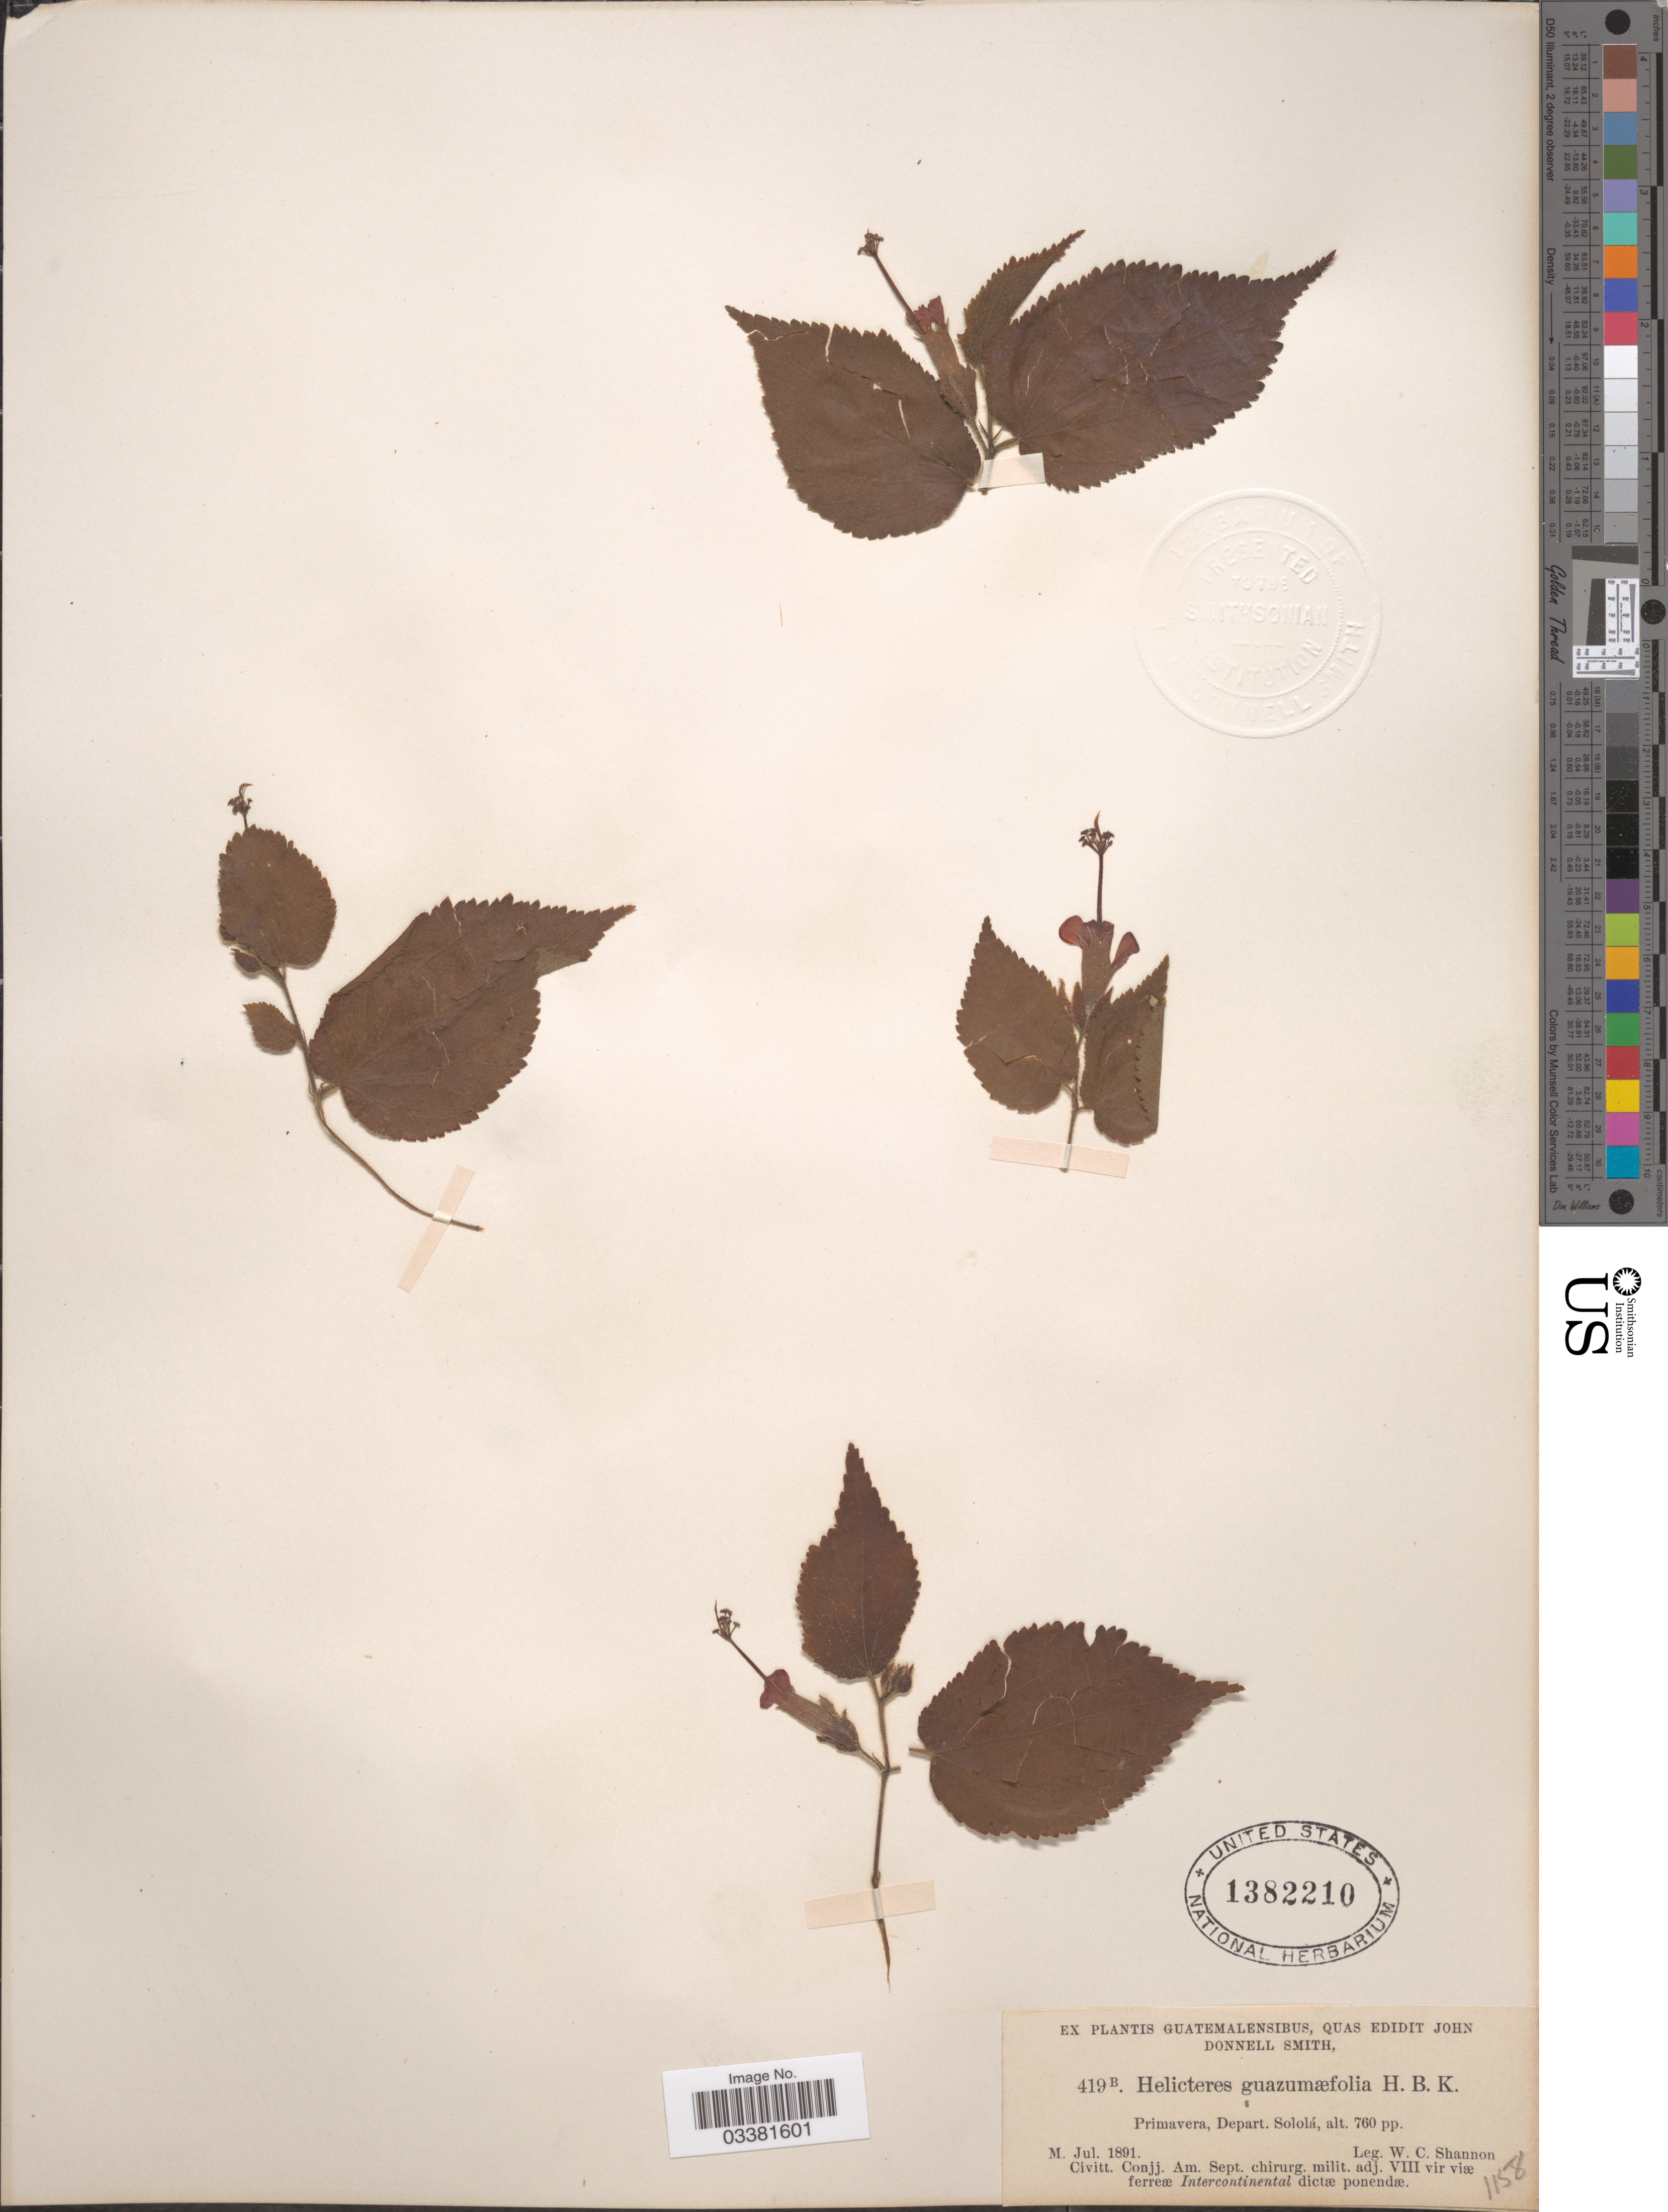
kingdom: Plantae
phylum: Tracheophyta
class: Magnoliopsida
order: Malvales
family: Malvaceae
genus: Helicteres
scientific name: Helicteres guazumifolia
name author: Kunth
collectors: W. C. Shannon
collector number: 419 B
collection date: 1891-07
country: Guatemala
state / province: Sololá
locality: Primavera, Depart. Sololá.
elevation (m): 232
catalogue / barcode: US 1382210